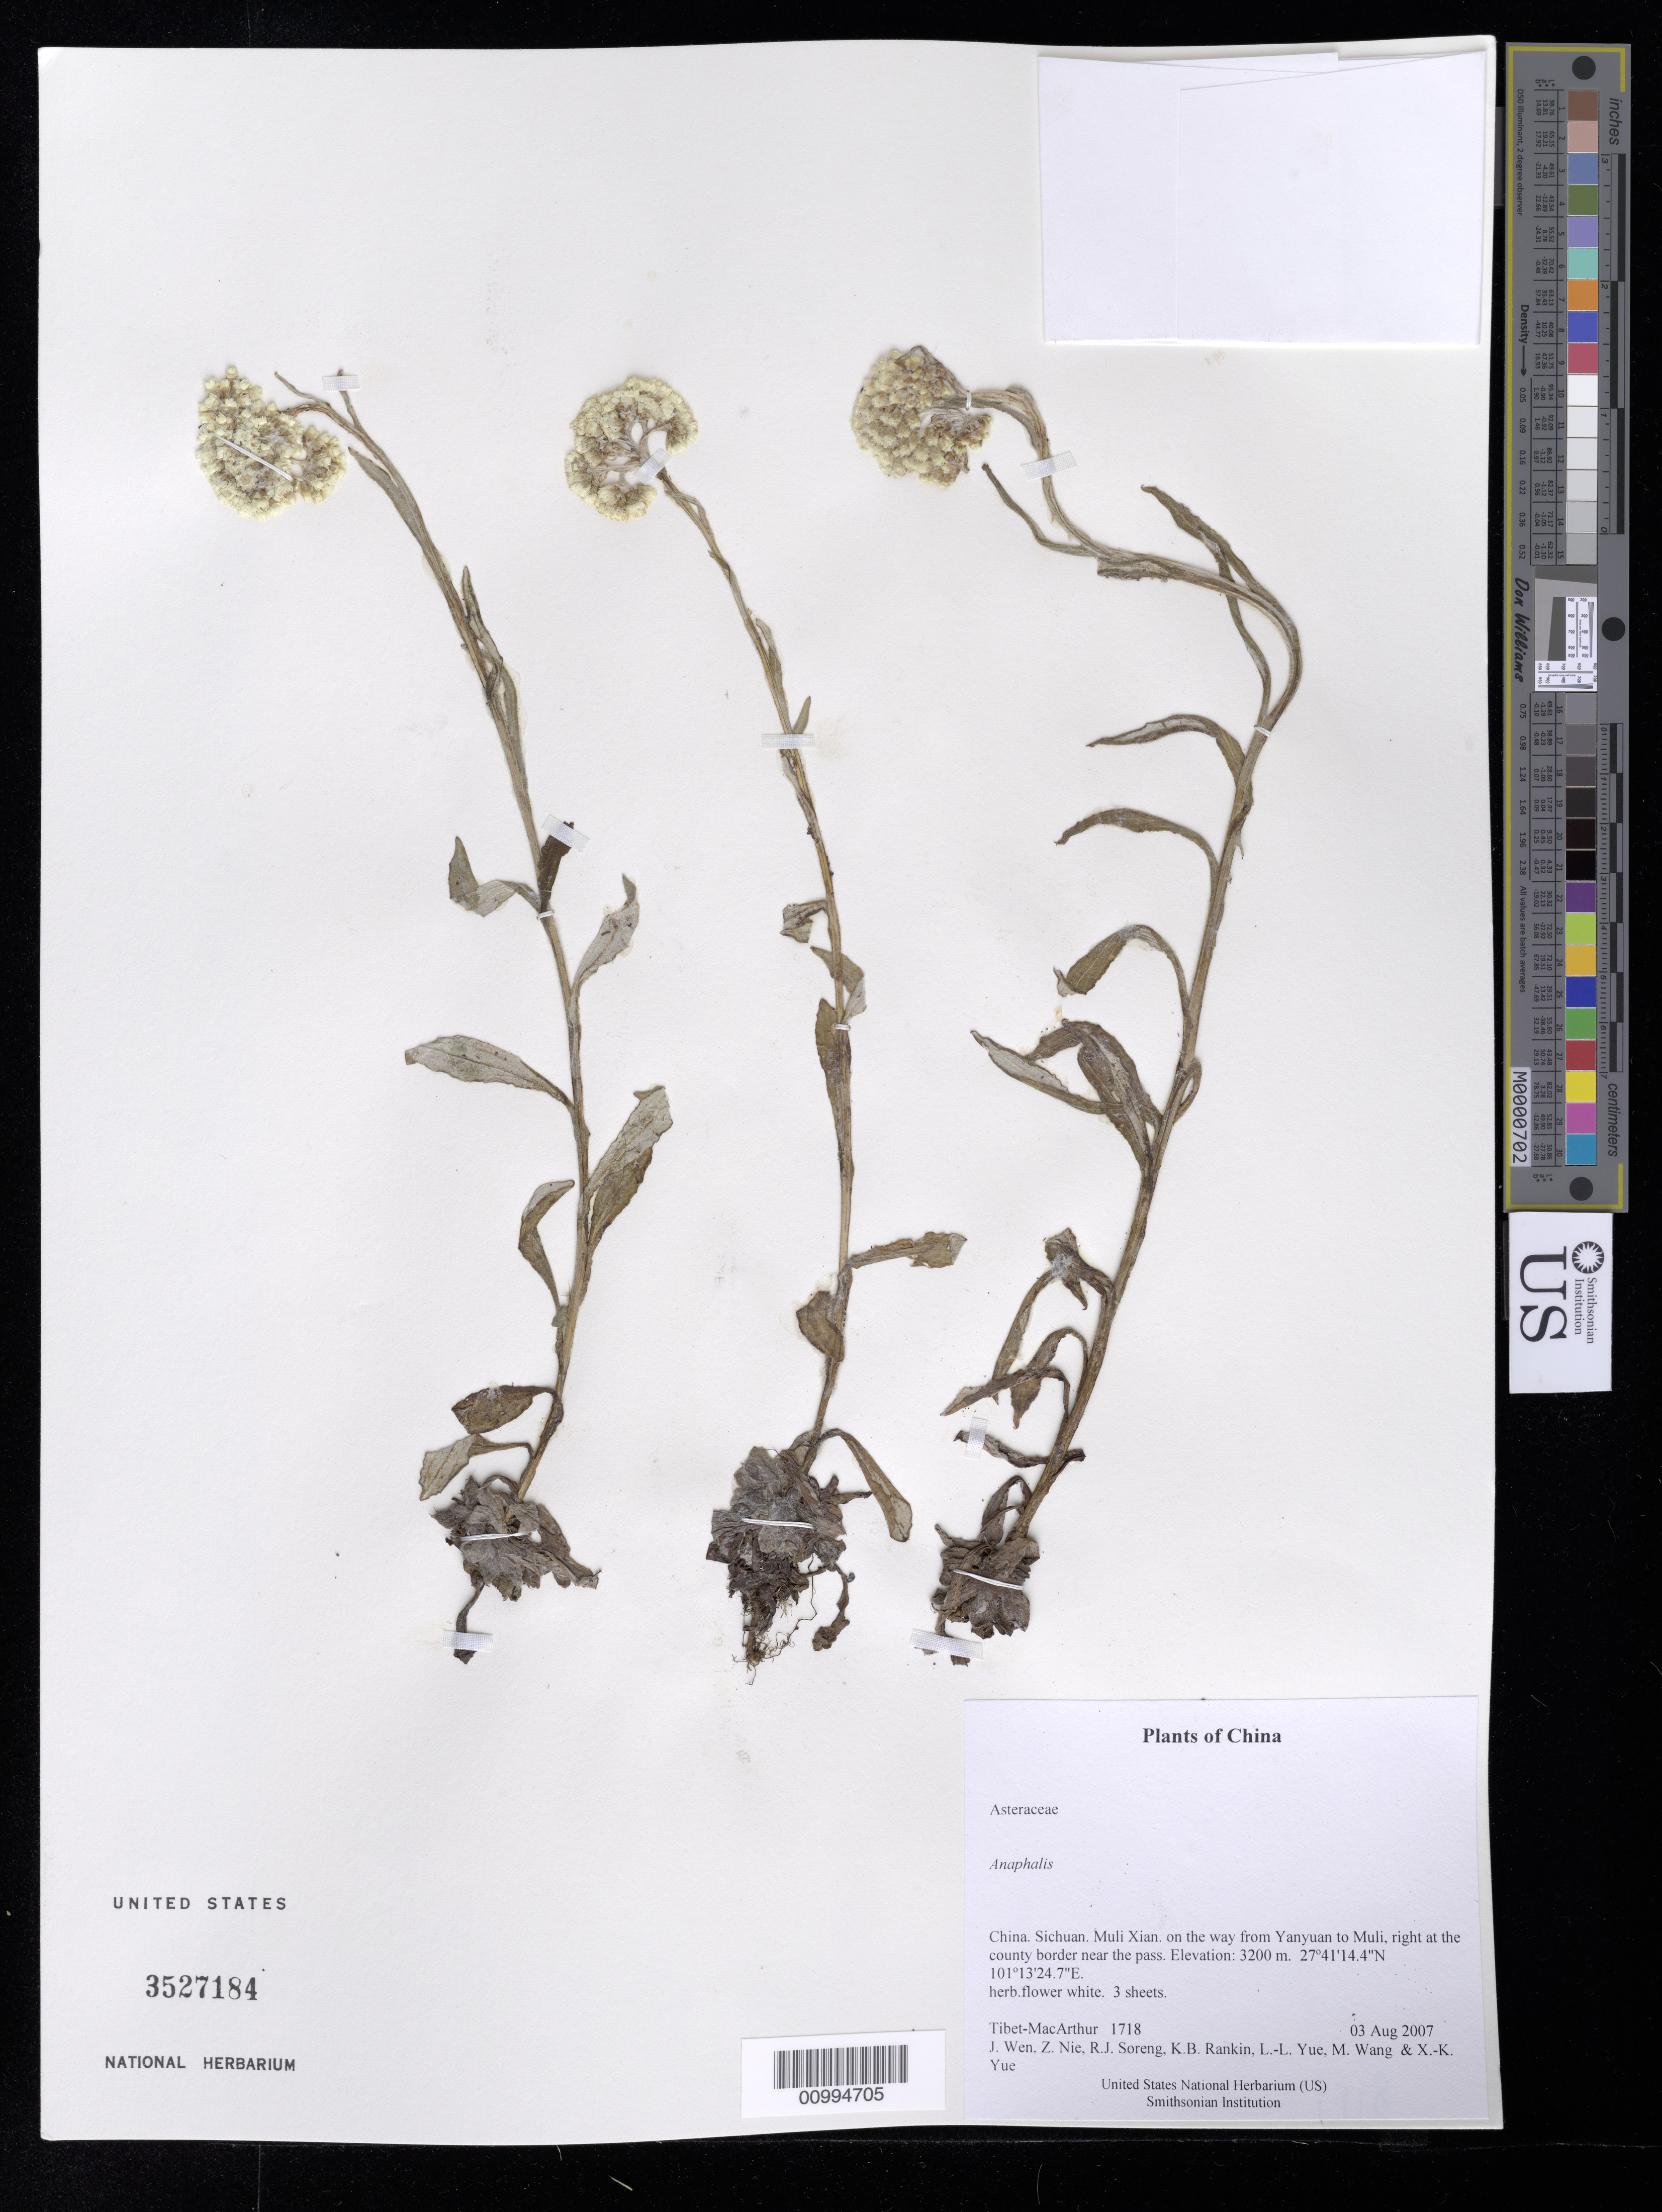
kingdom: Plantae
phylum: Tracheophyta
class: Magnoliopsida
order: Asterales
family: Asteraceae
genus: Anaphalis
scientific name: Anaphalis sp.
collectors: Tibet-MacArthur, J. Wen, Z. Nie, R. J. Soreng, K. Rankin, L. Yue, M. Wang & X. Yue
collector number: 1718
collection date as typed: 03 Aug 2007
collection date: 2007-08-03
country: China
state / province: Sichuan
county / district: Muli Xian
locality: on the way from Yanyuan to Muli, right at the county border near the pass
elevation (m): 3200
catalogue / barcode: US 3527184